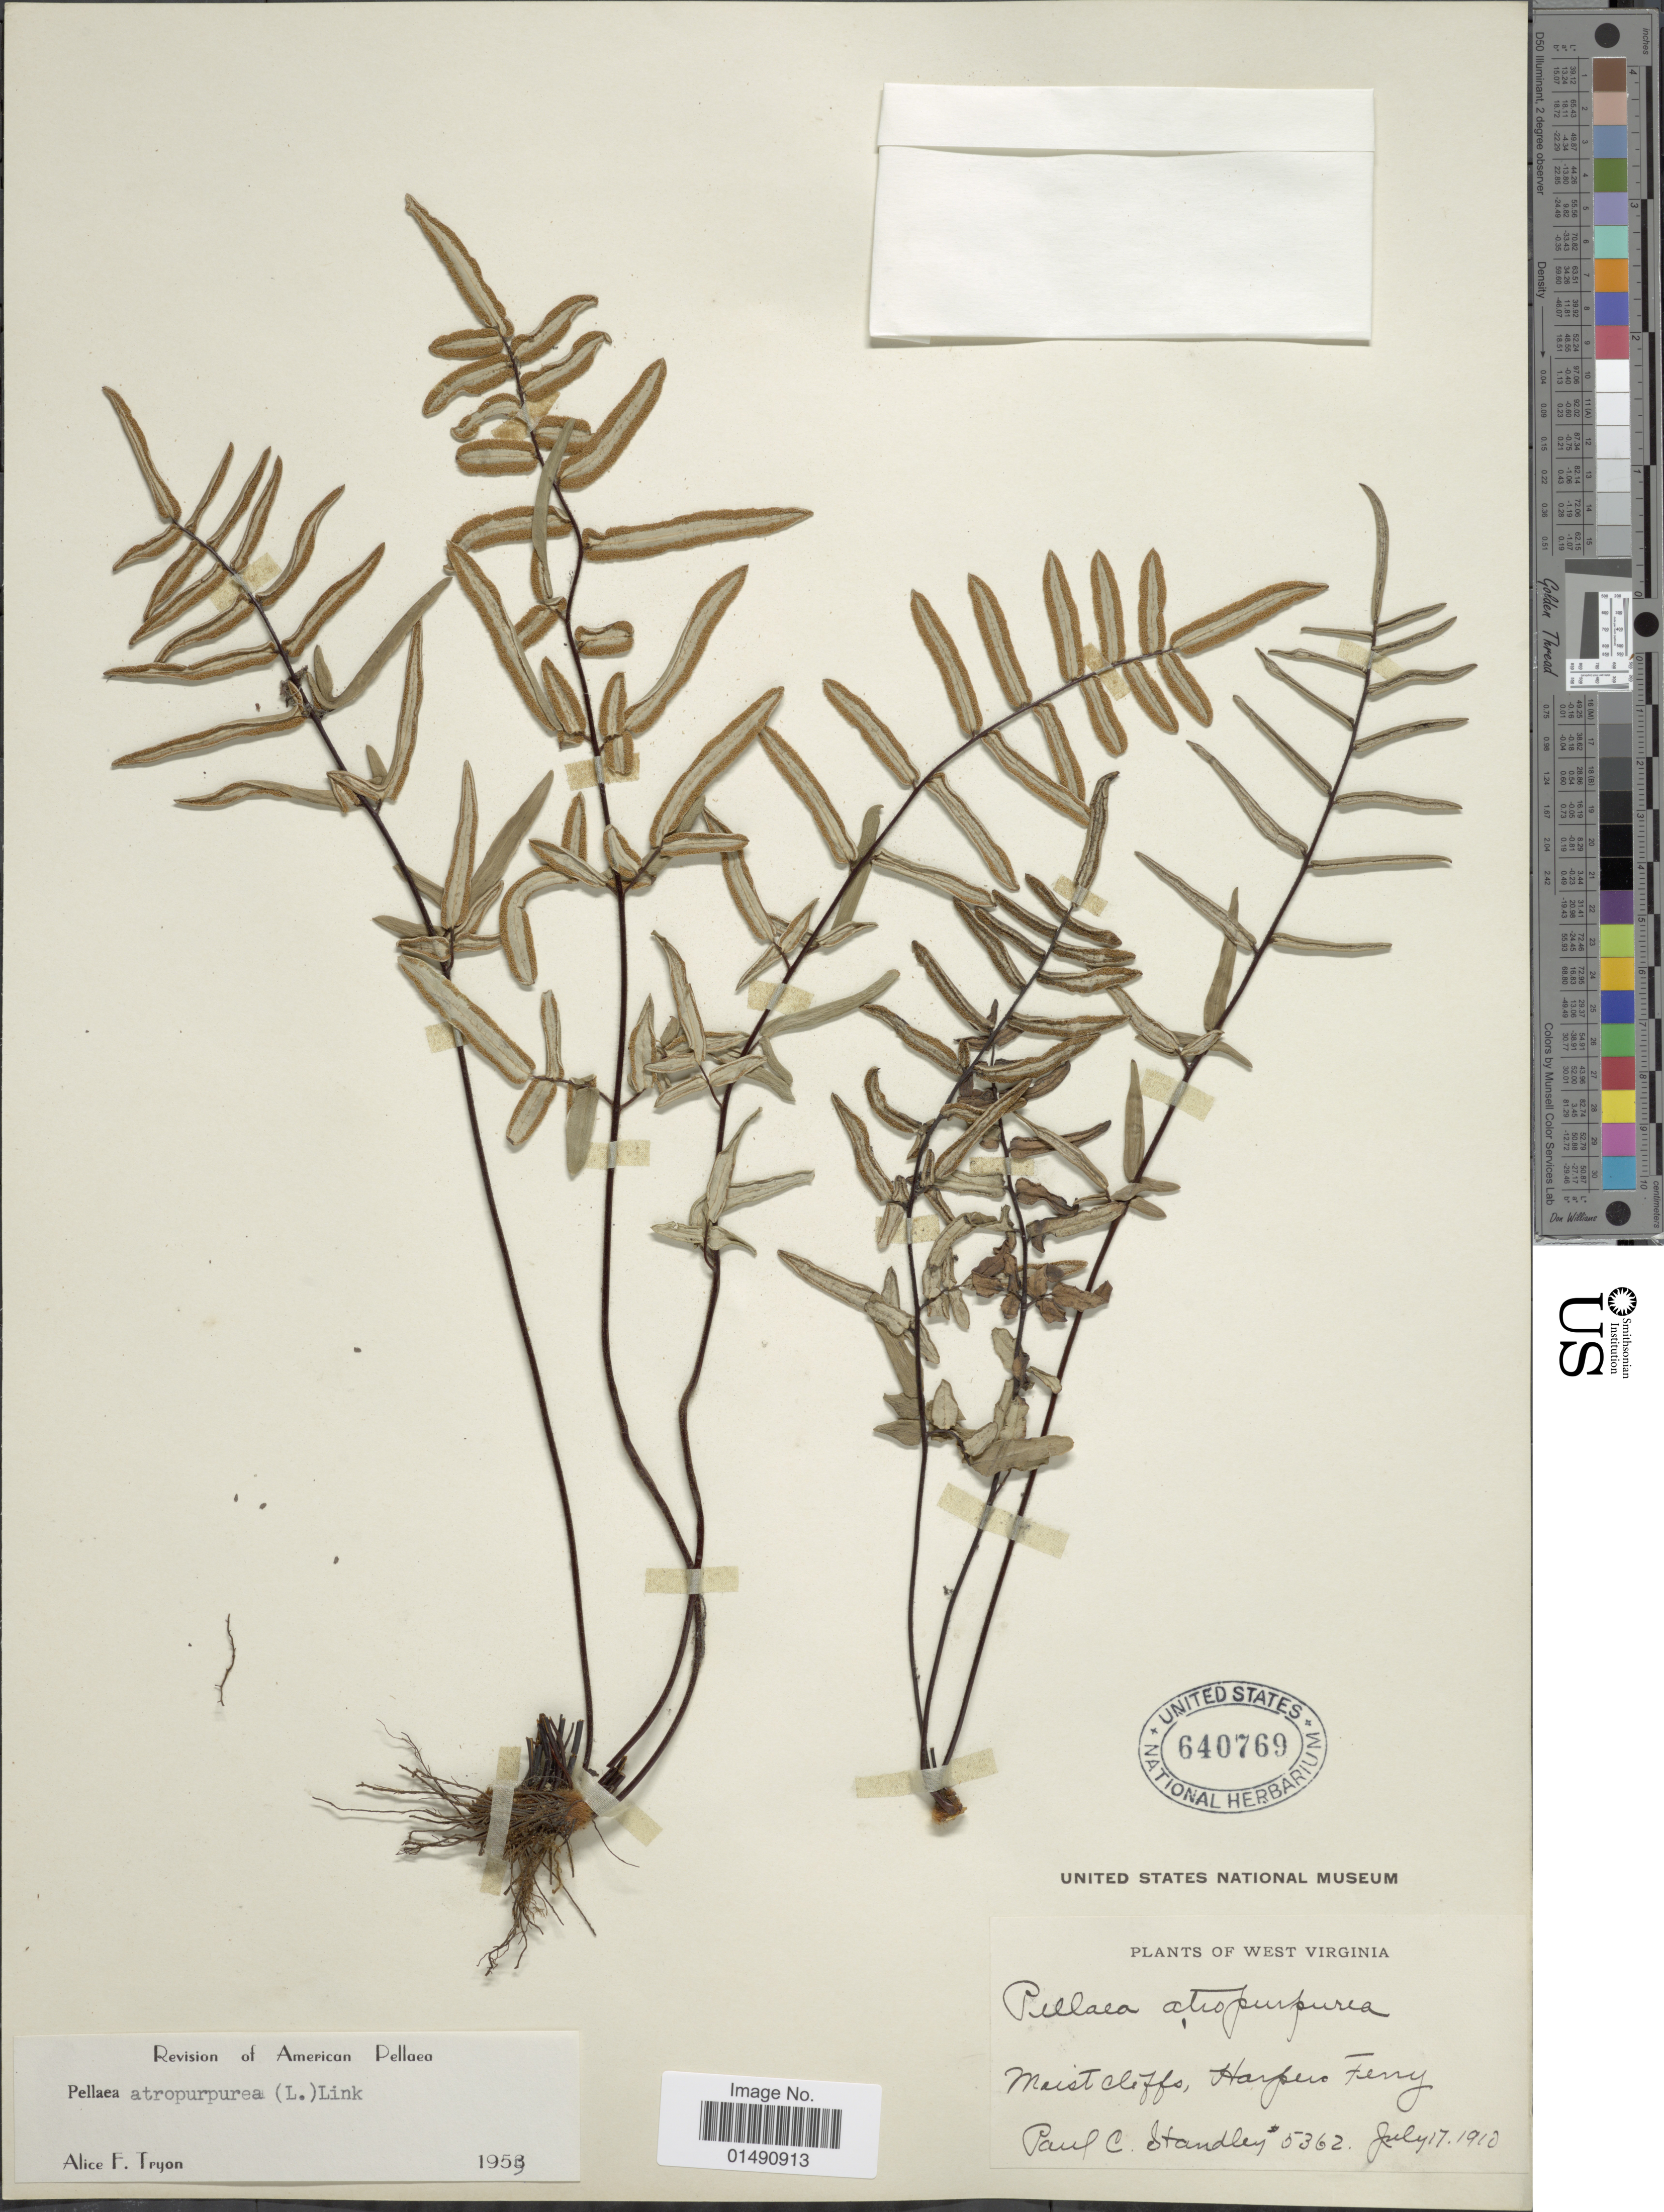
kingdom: Plantae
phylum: Tracheophyta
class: Polypodiopsida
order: Polypodiales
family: Pteridaceae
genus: Pellaea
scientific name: Pellaea atropurpurea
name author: (L.) Link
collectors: P. C. Standley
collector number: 5362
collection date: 1910-07-17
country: United States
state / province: West Virginia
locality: Maist cliffs, Harper Ferry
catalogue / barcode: US 640769